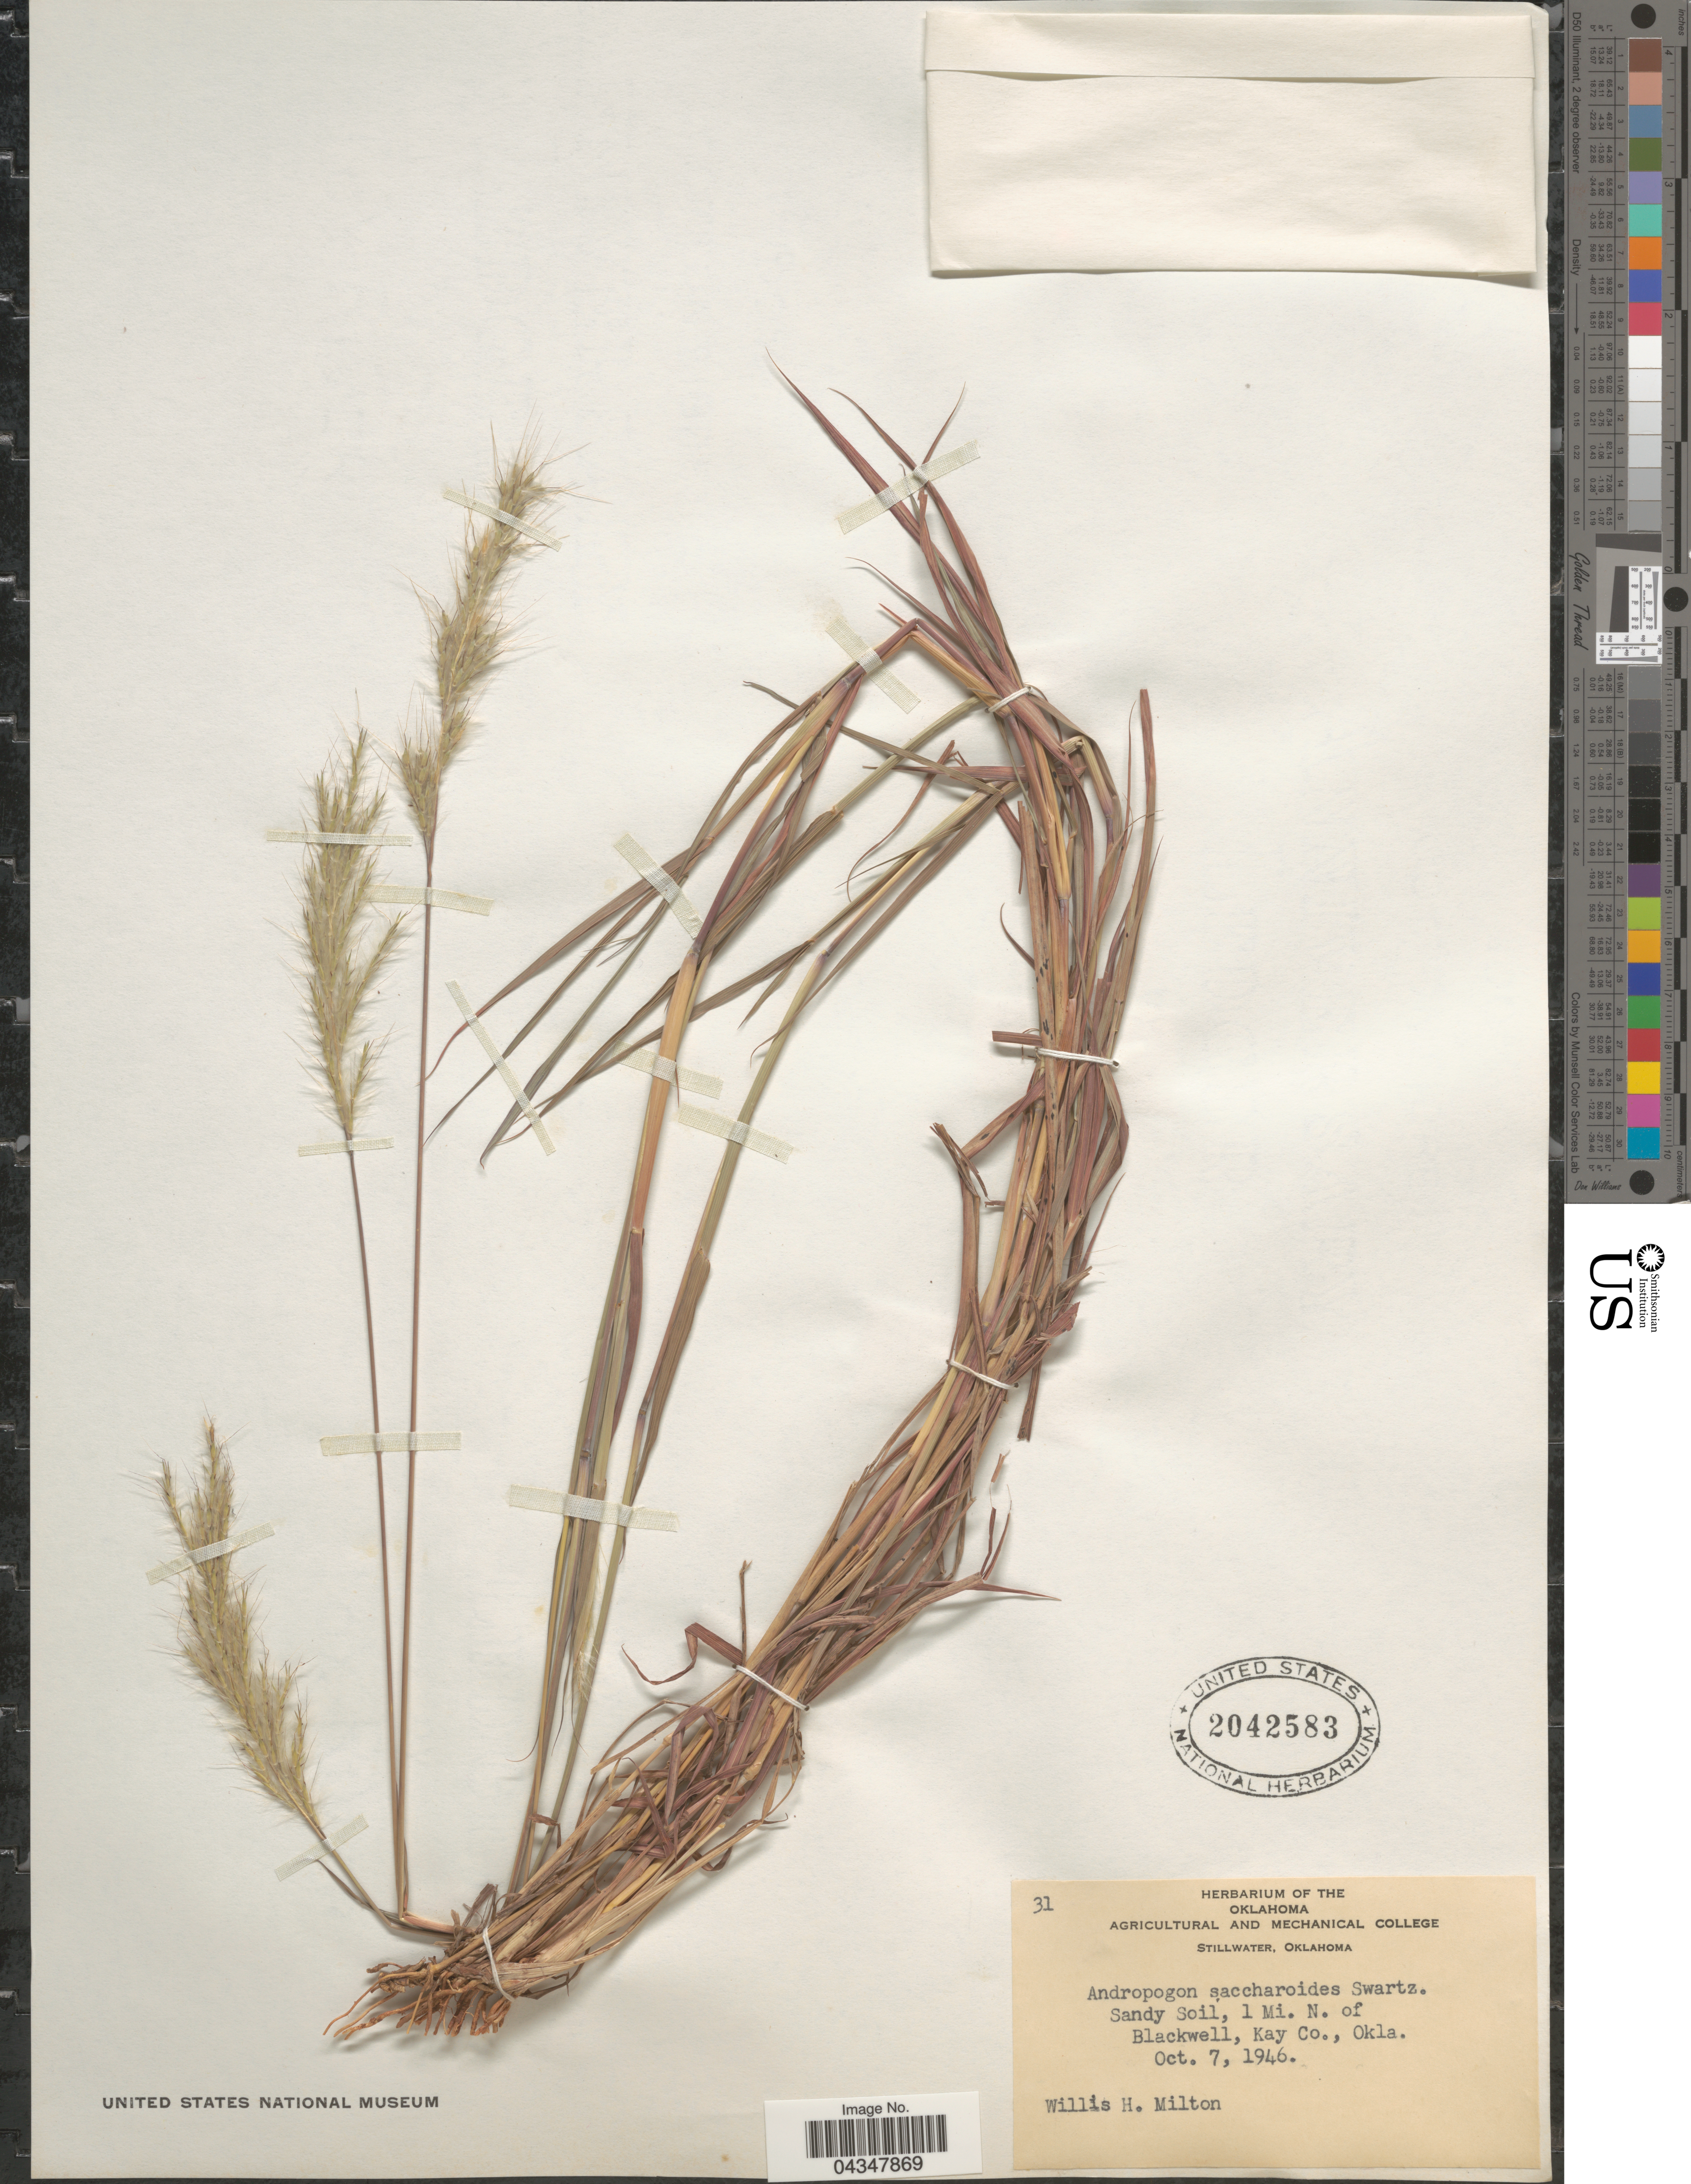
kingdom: Plantae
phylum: Tracheophyta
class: Liliopsida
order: Poales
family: Poaceae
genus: Bothriochloa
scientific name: Bothriochloa saccharoides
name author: (Sw.) Rydb.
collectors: W. Milton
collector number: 31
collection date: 1946-10-07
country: United States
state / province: Oklahoma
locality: Sandy Soil, 1 Mi. N. of Blackwell, Kay Co.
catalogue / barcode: US 2042583